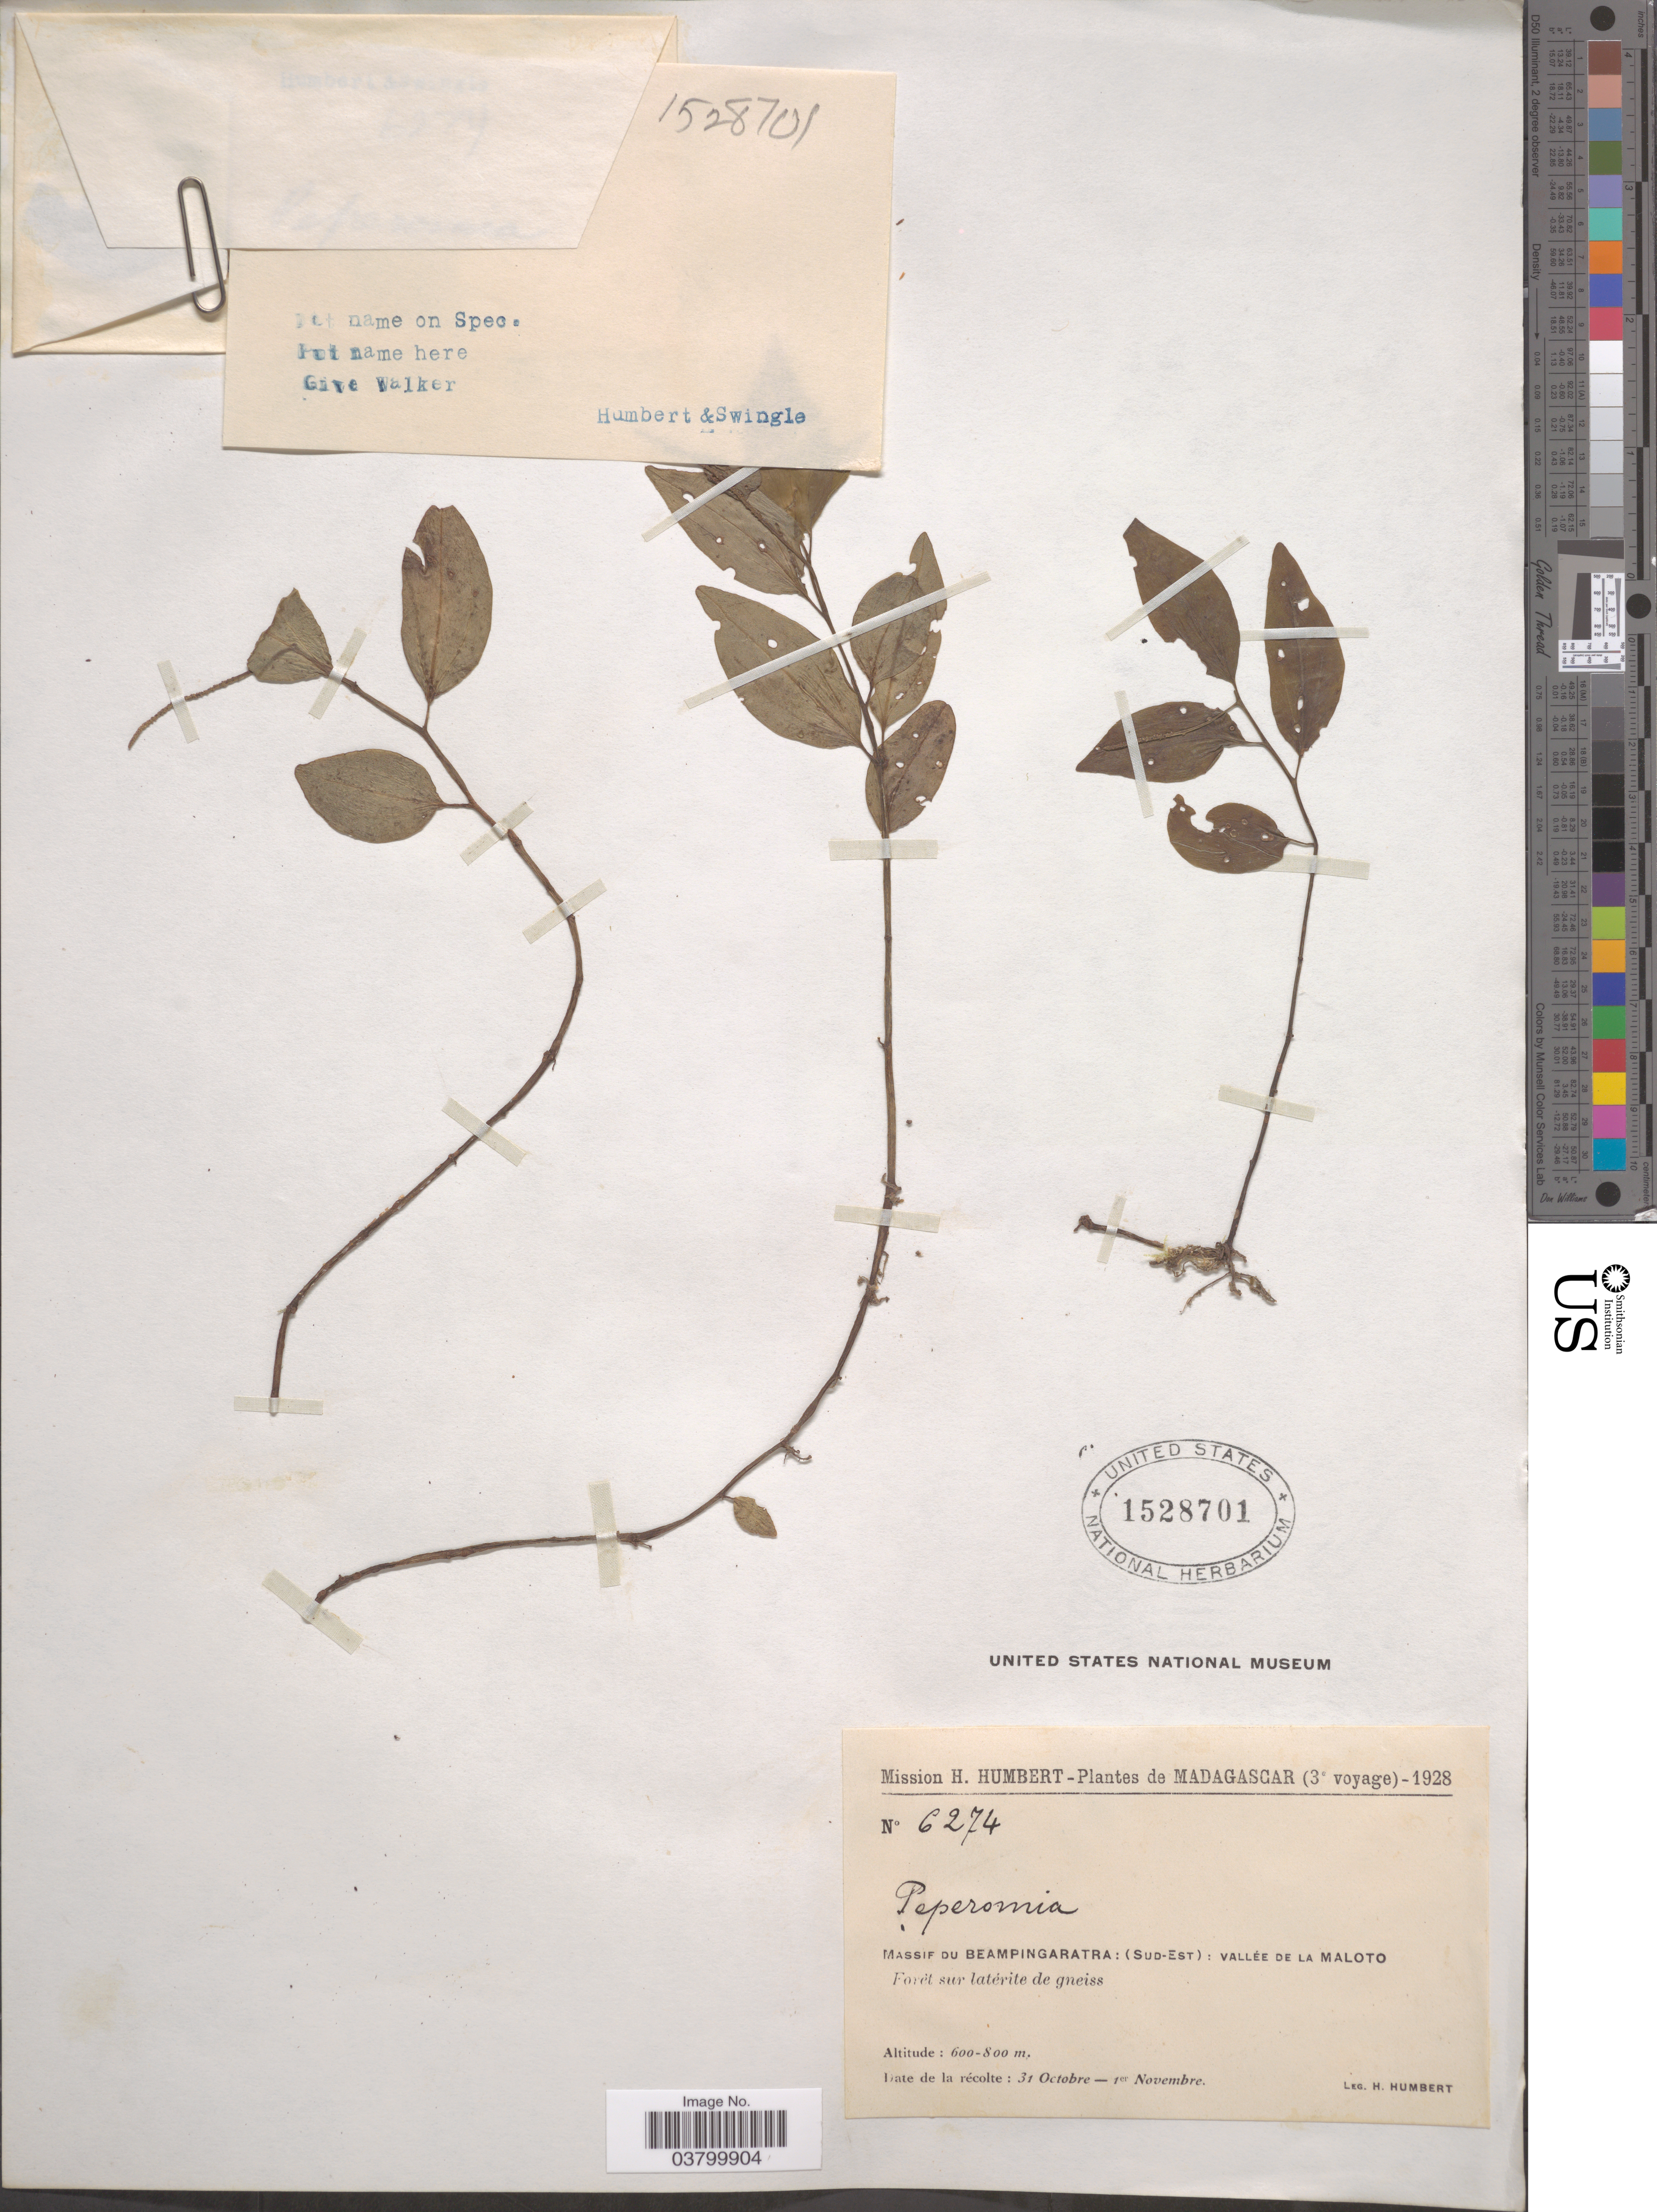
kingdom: Plantae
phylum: Tracheophyta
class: Magnoliopsida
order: Piperales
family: Piperaceae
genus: Peperomia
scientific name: Peperomia sp.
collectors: H. Humbert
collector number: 6274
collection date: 1928-10-31/1928-11-01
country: Madagascar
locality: Massif du Beampingaratra (Sud-Est): Vallée de la Maloto.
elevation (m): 600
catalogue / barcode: US 1528701